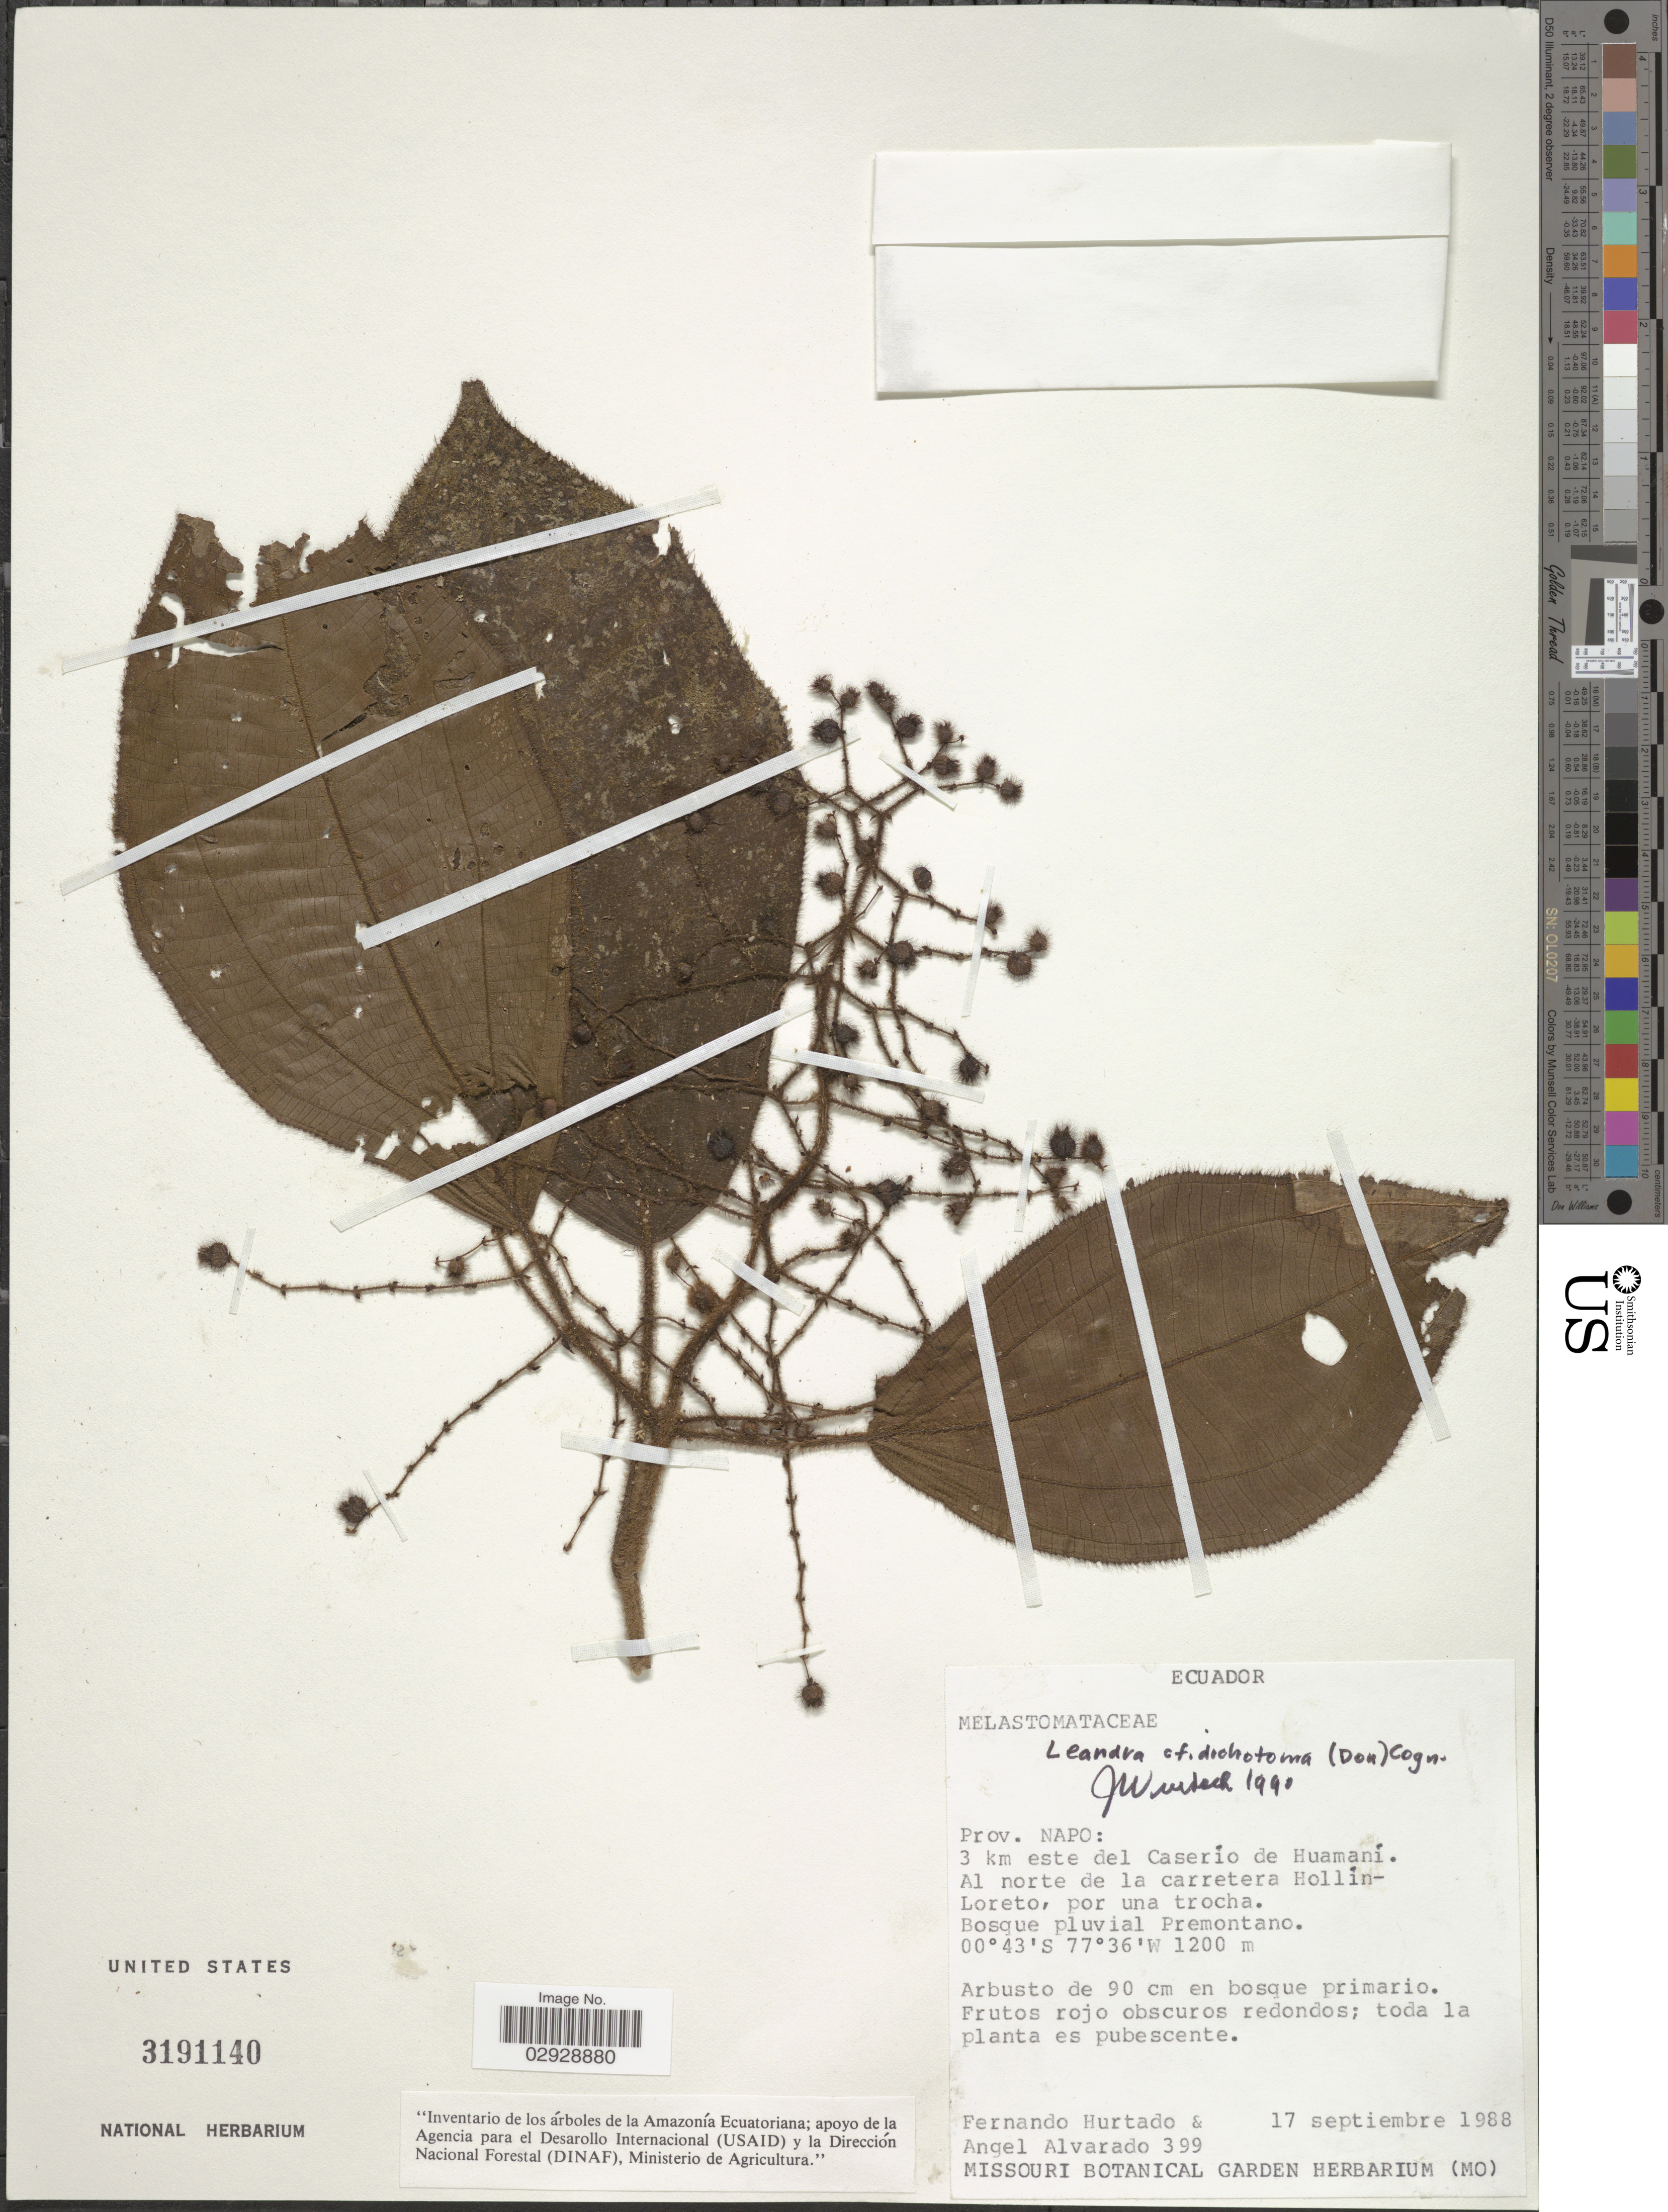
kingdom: Plantae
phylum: Tracheophyta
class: Magnoliopsida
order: Myrtales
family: Melastomataceae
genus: Leandra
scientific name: Leandra dichotoma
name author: (D. Don) Cogn.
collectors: F. Hurtado & A. Alvarado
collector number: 399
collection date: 1988-09-17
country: Ecuador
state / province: Napo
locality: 3 km este del Caserío de Huamaní. Al norte de la carretera Hollín-loreto, por una trocha.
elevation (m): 1200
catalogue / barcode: US 3191140